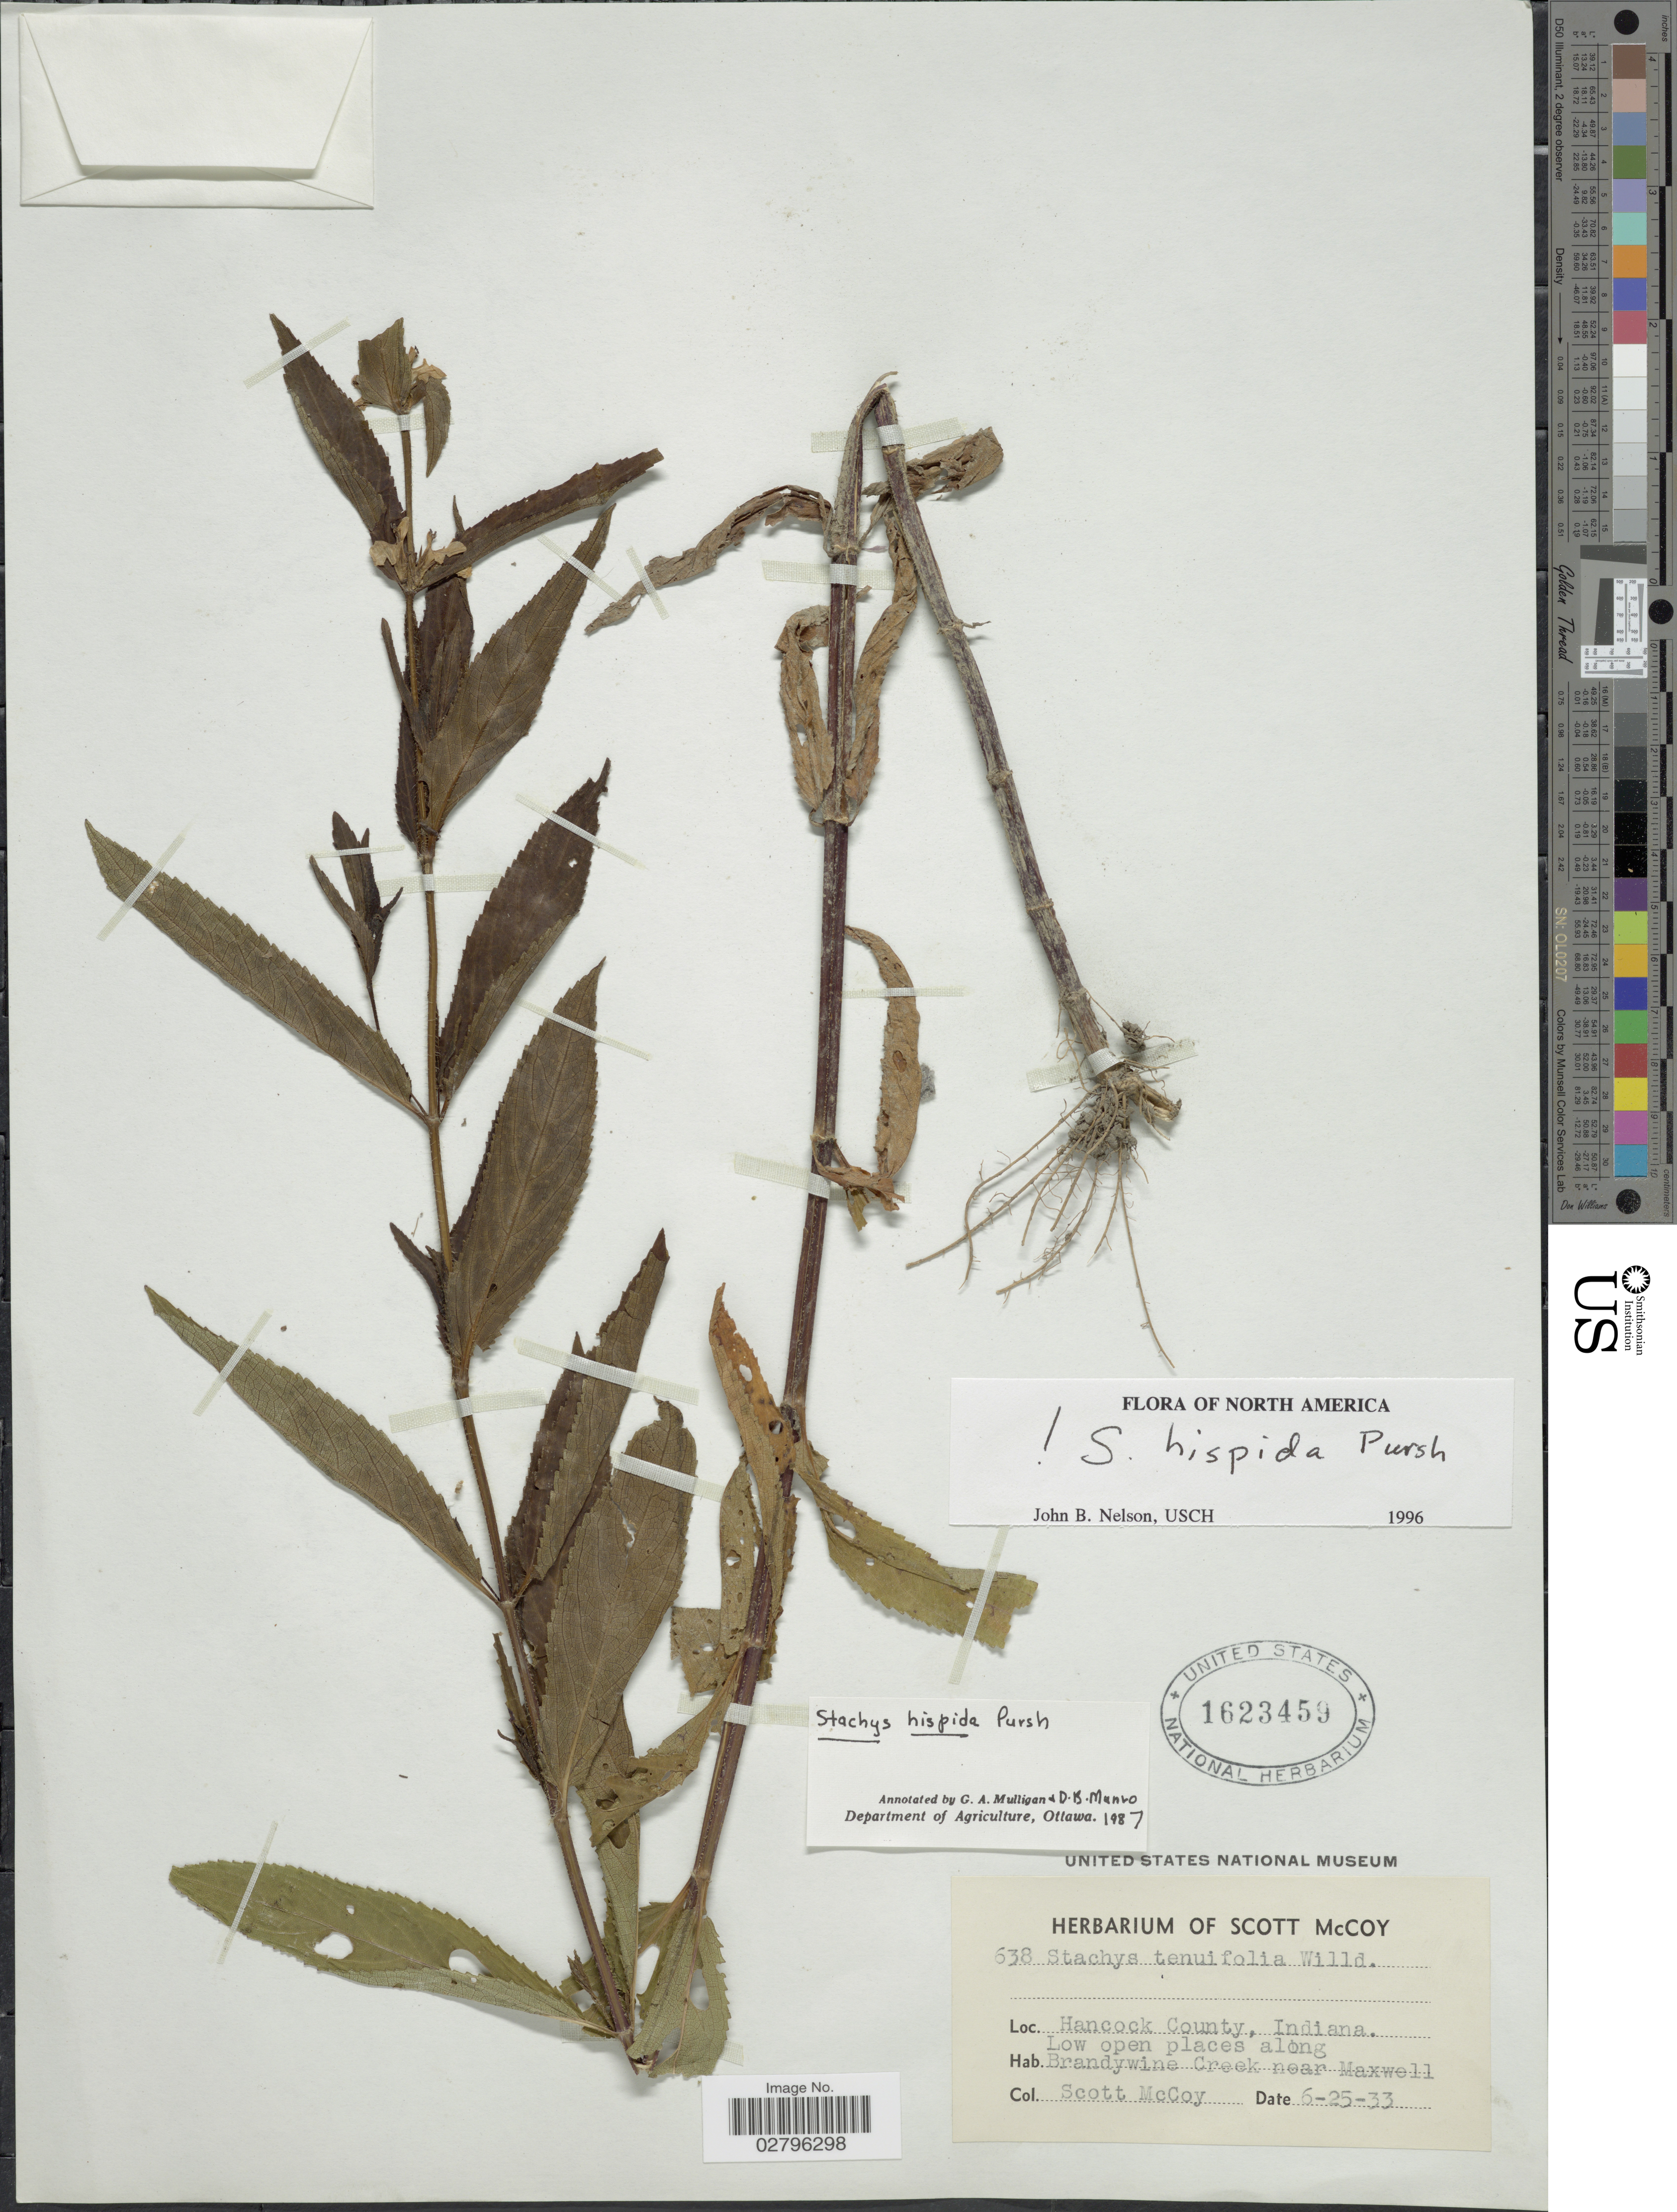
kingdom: Plantae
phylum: Tracheophyta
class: Magnoliopsida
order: Lamiales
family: Lamiaceae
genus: Stachys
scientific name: Stachys hispida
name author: Pursh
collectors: S. McCoy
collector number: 638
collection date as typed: Transcribed d/m/y: 25/6/33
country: United States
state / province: Indiana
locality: Hancock County, Indiana. Low open places along Brandywine Creek near Maxwell.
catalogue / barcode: US 1623459